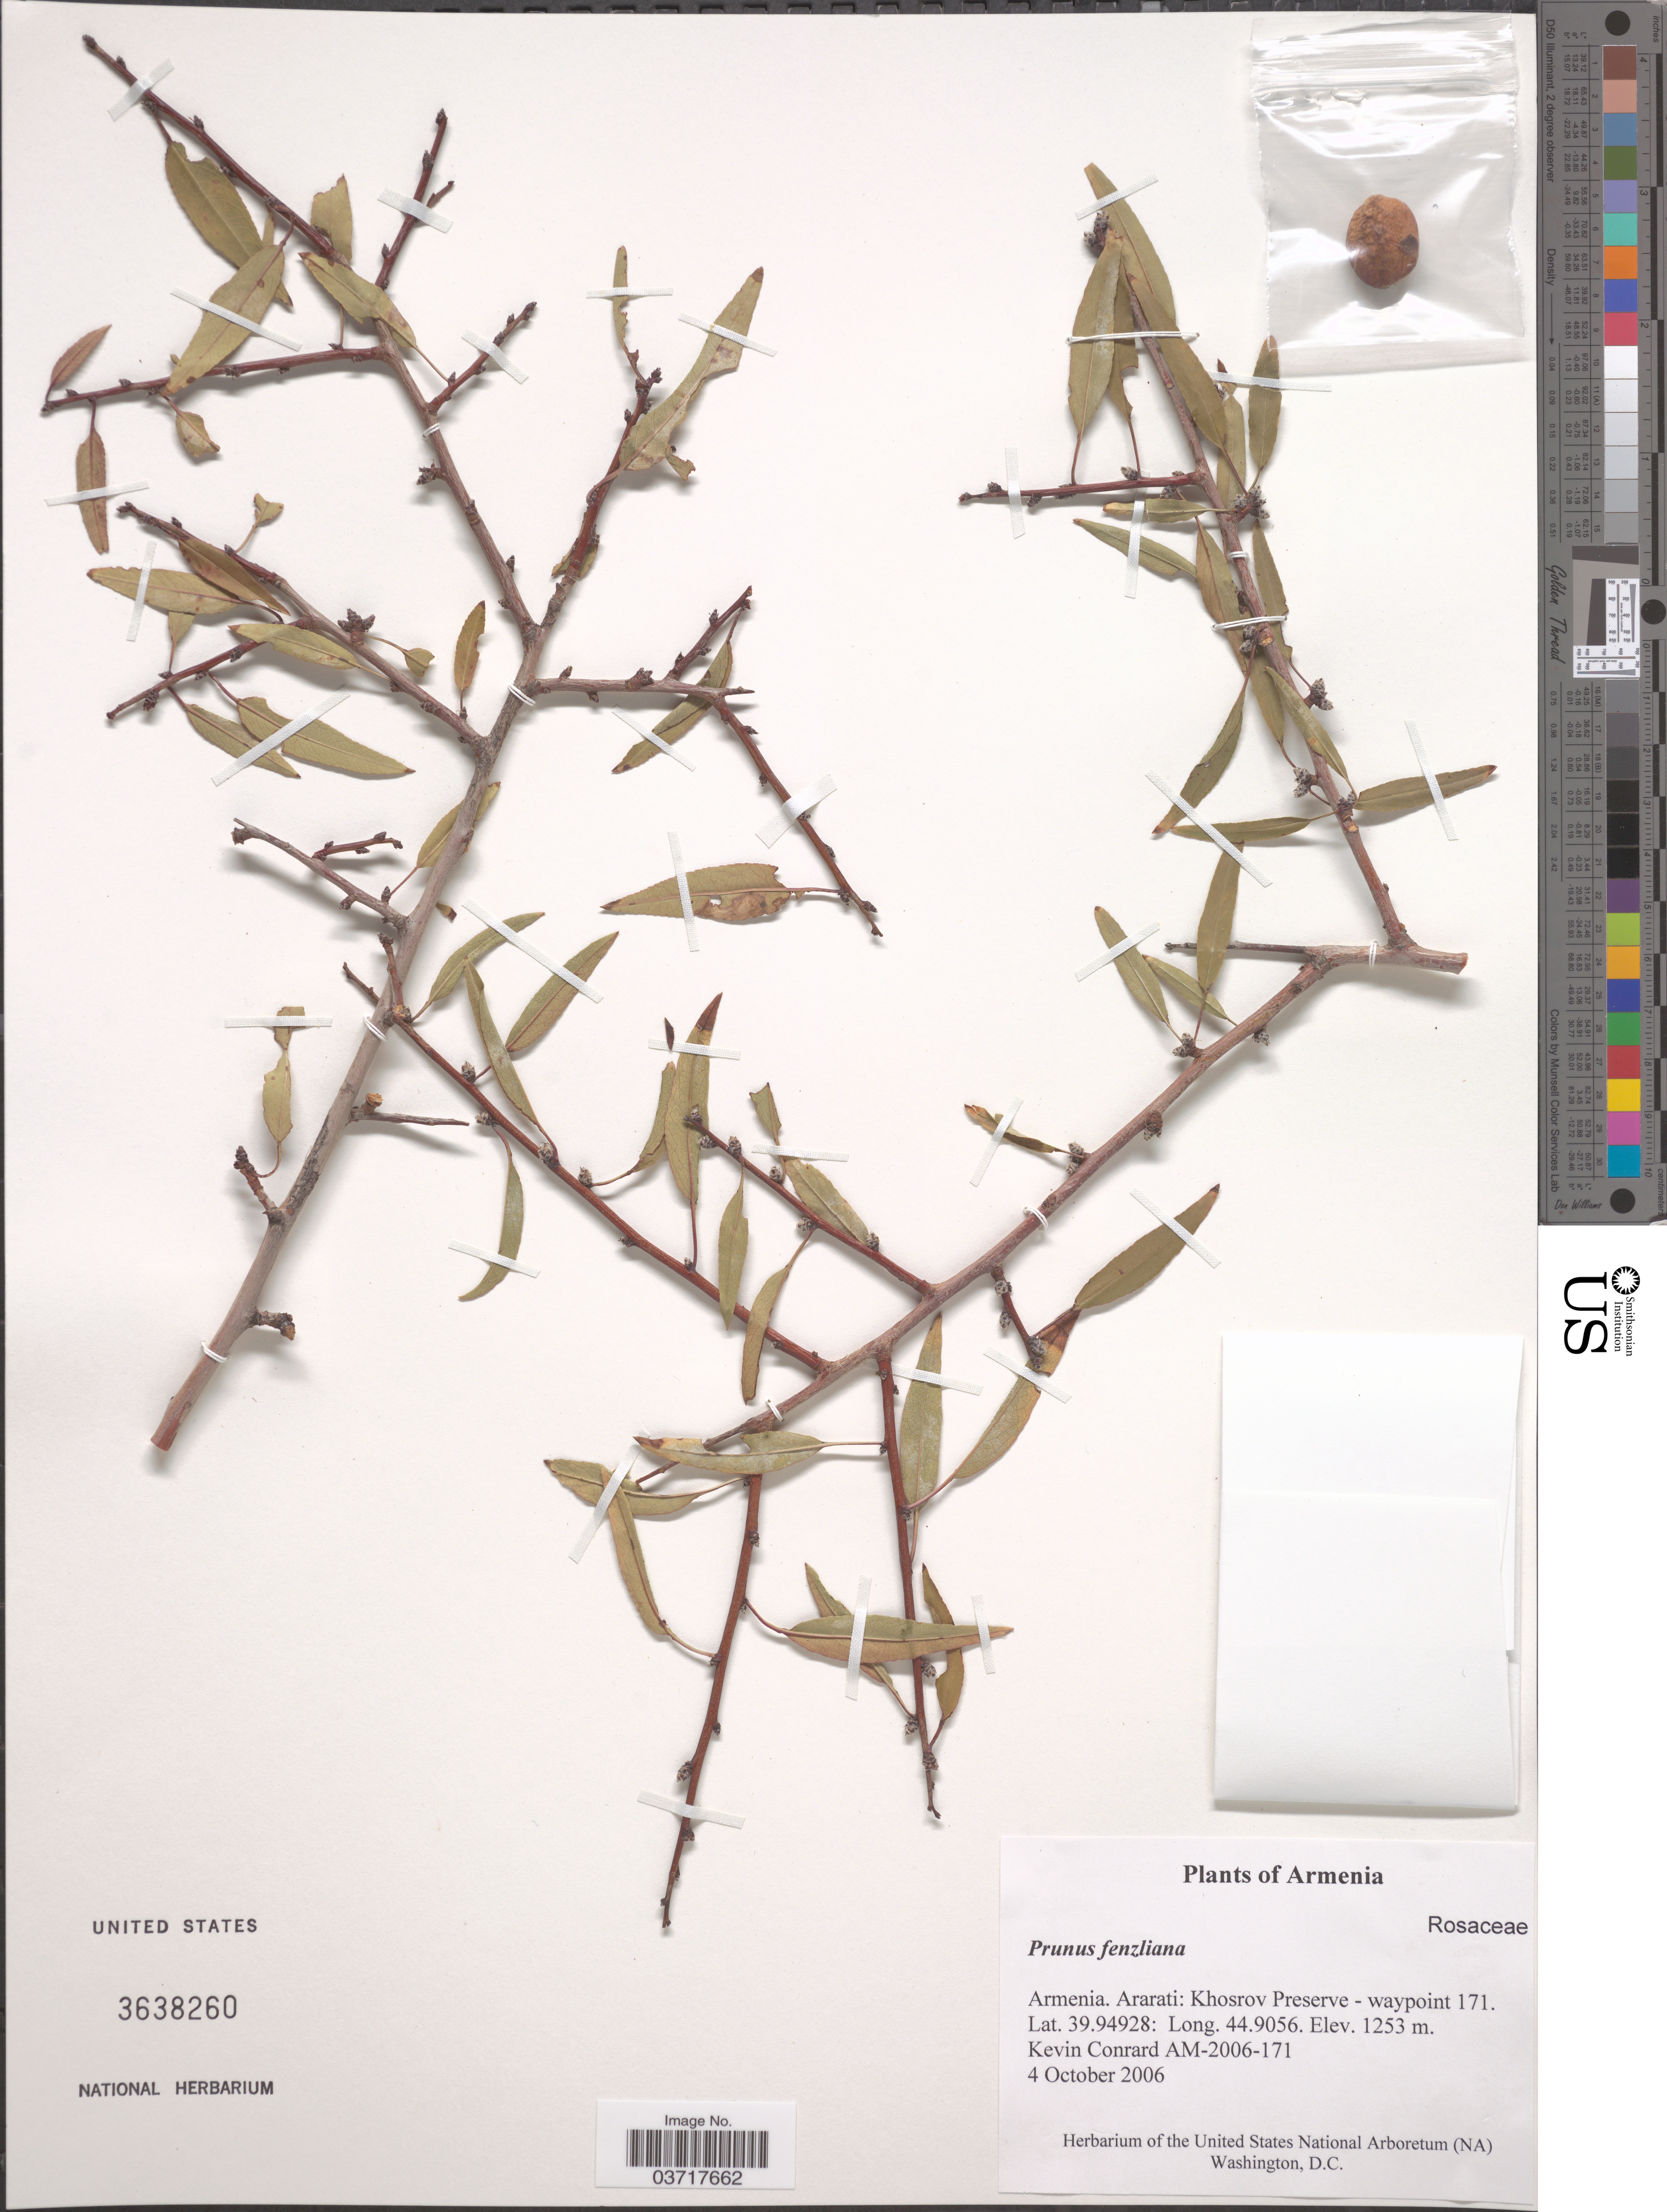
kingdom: Plantae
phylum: Tracheophyta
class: Magnoliopsida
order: Rosales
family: Rosaceae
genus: Prunus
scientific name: Prunus fenzliana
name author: Fritsch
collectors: K. Conrard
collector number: AM-2006-171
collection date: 2006-10-04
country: Armenia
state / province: Ararat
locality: Ararati: Khosrov Preserve - waypoint 171.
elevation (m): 1253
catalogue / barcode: US 3638260